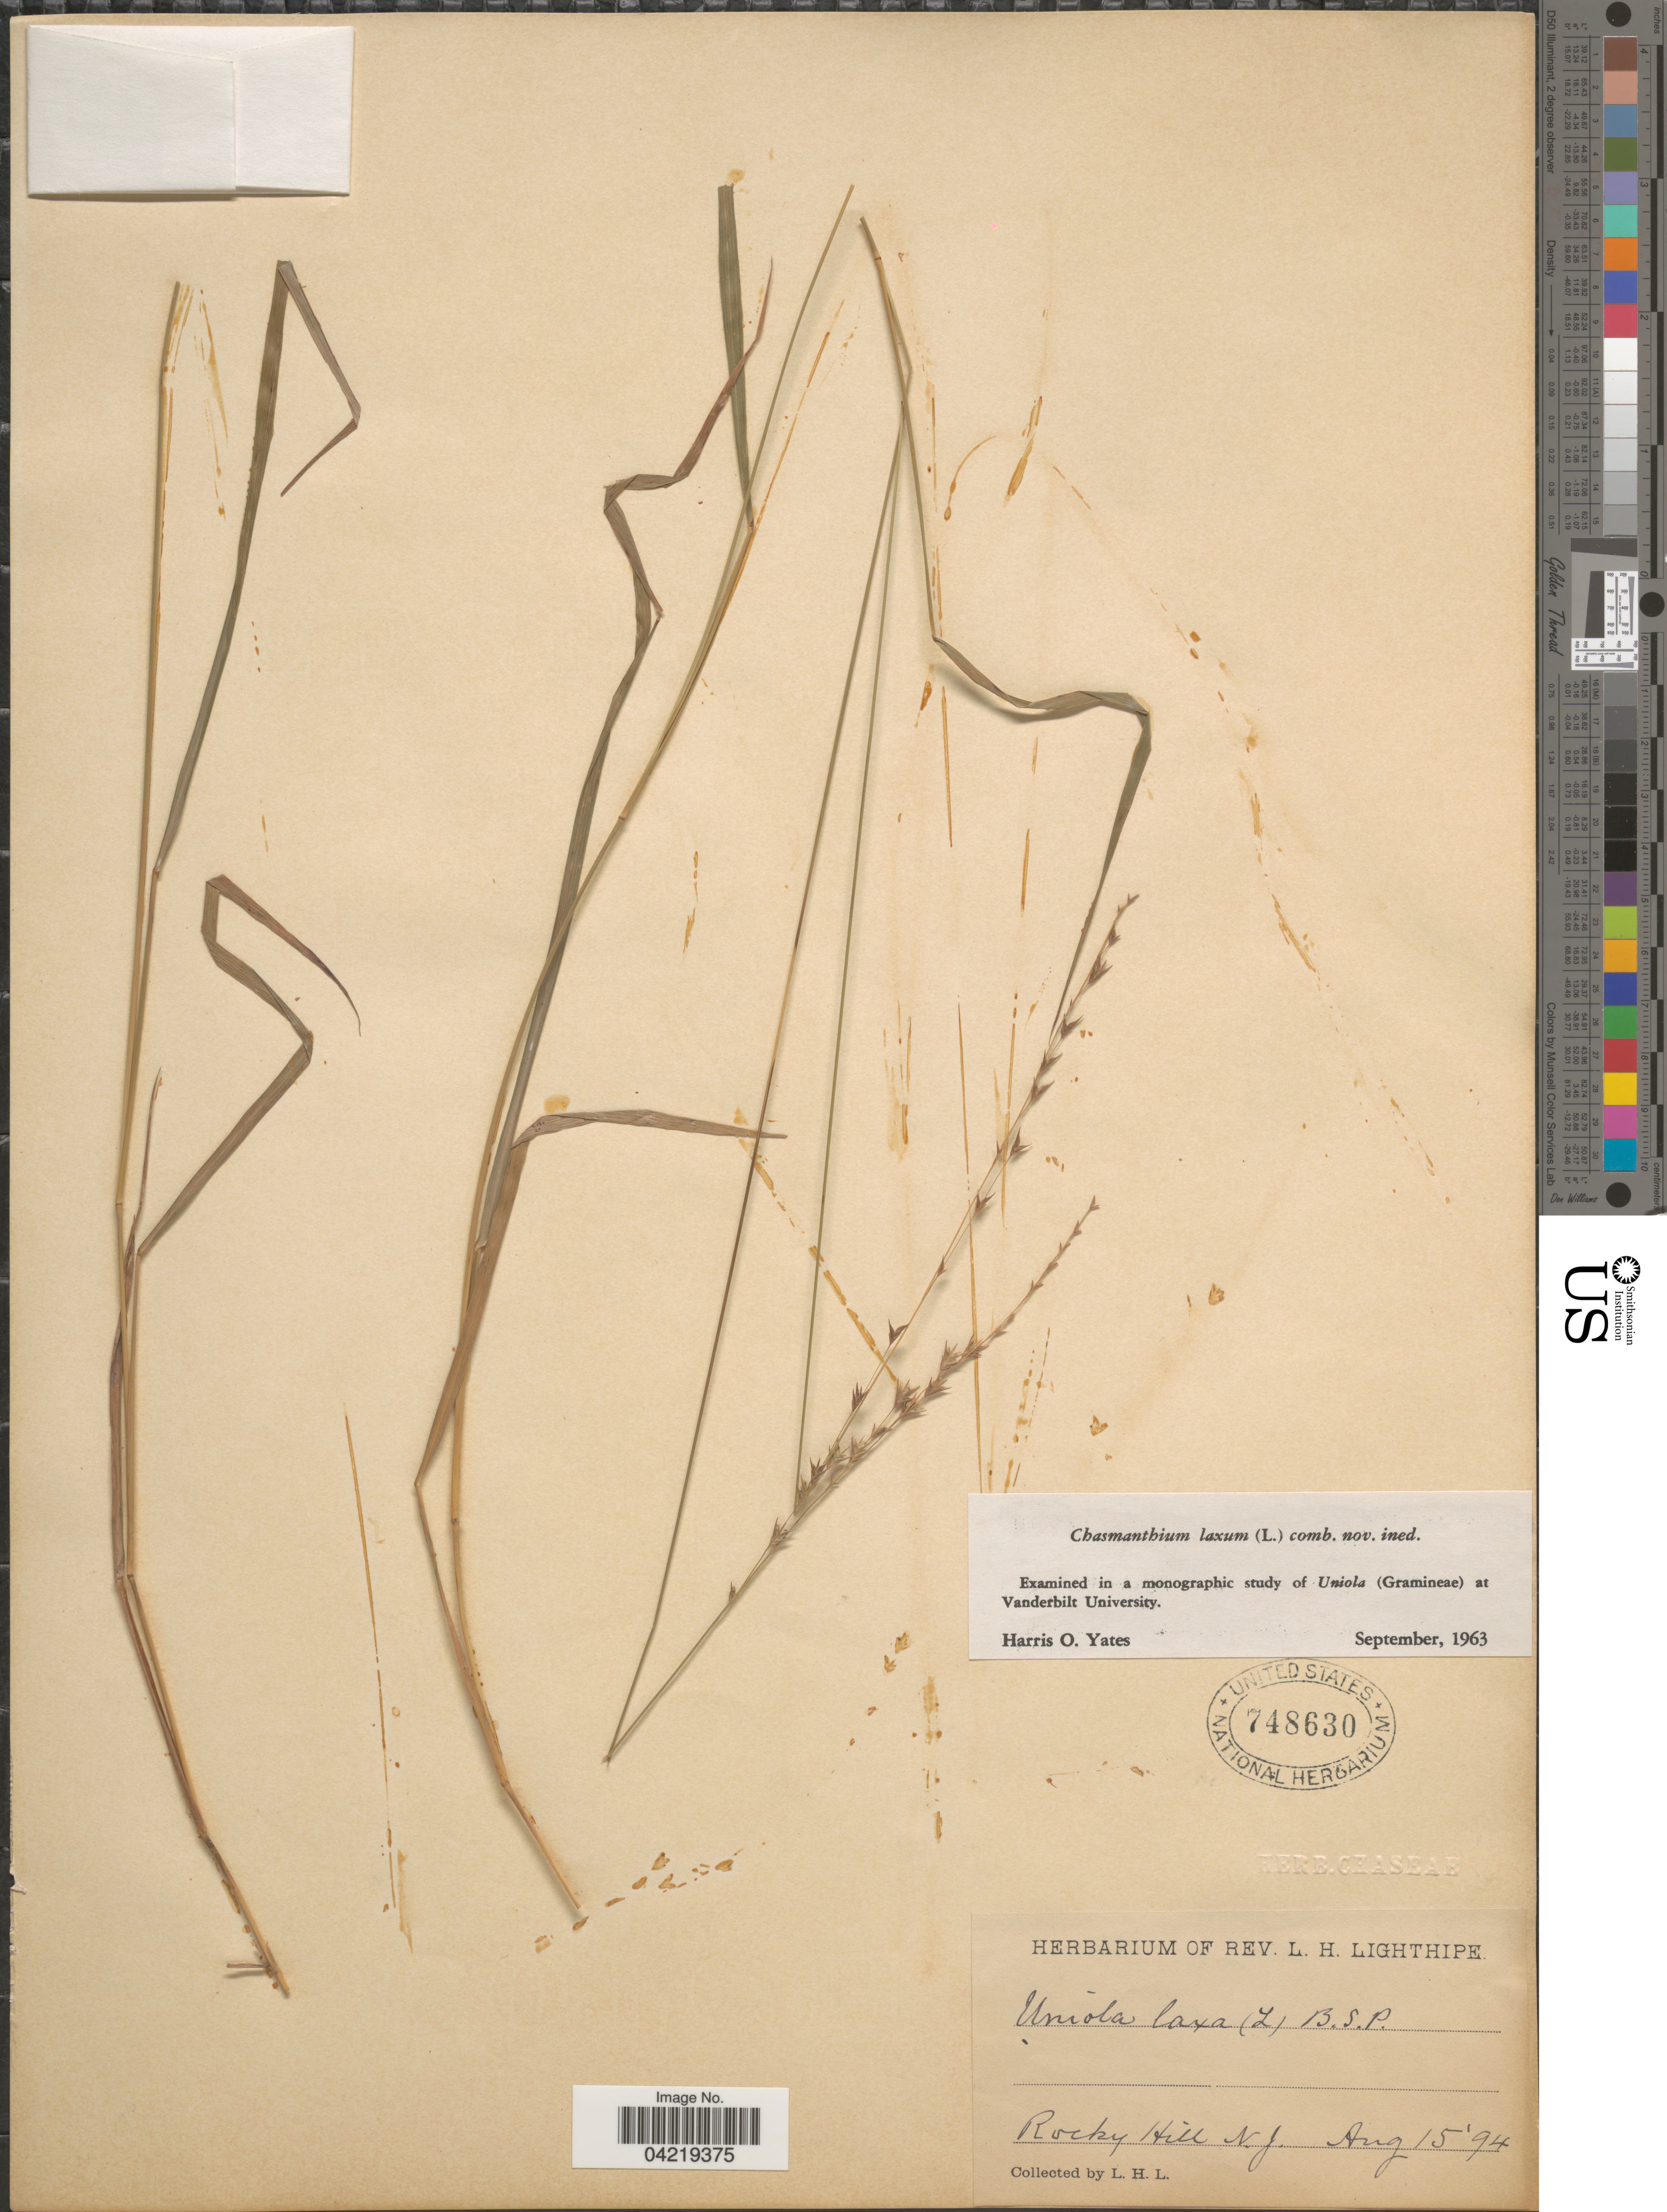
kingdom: Plantae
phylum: Tracheophyta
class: Liliopsida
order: Poales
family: Poaceae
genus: Chasmanthium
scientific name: Chasmanthium laxum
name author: (L.) H.O. Yates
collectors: Rev. L. H. Lighthipe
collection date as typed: Transcribed d/m/y: 15/8/94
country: United States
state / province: New Jersey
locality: Rocky Hill.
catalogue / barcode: US 748630